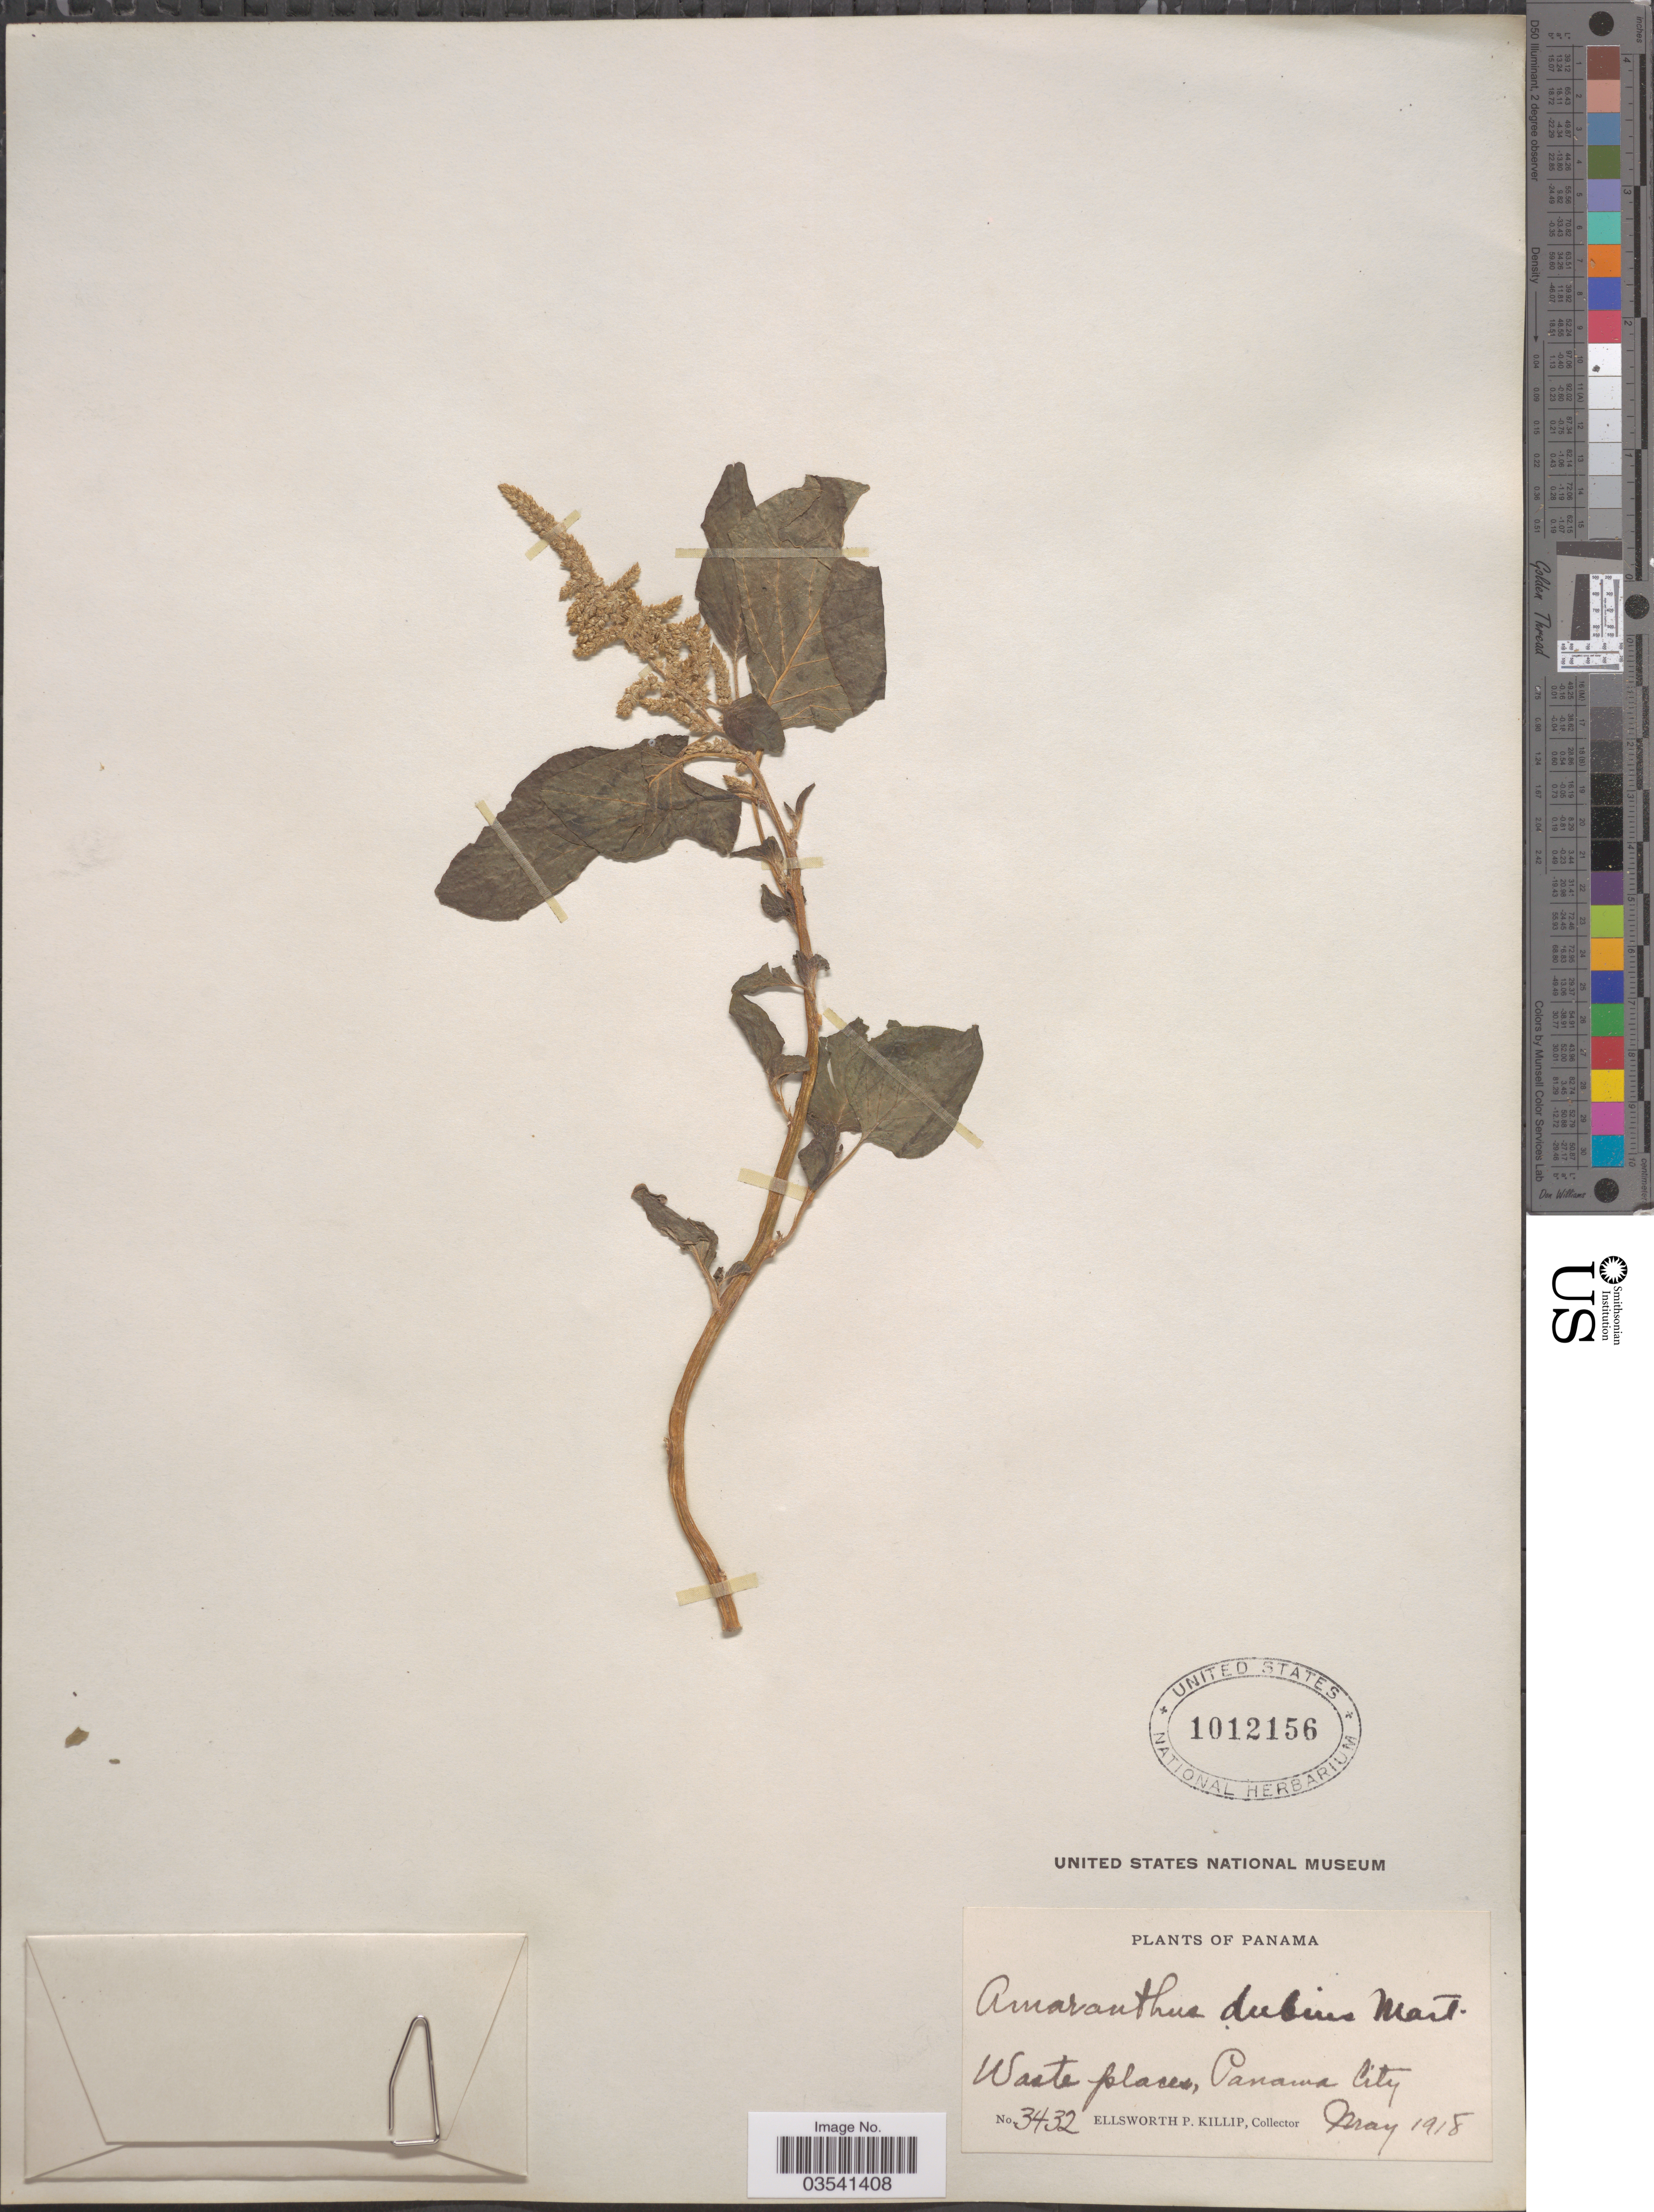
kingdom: Plantae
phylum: Tracheophyta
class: Magnoliopsida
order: Caryophyllales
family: Amaranthaceae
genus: Amaranthus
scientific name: Amaranthus dubius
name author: Mart. ex Thell.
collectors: E. P. Killip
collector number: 3432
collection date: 1918-05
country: Panama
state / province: Panamá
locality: Panama City.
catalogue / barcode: US 1012156